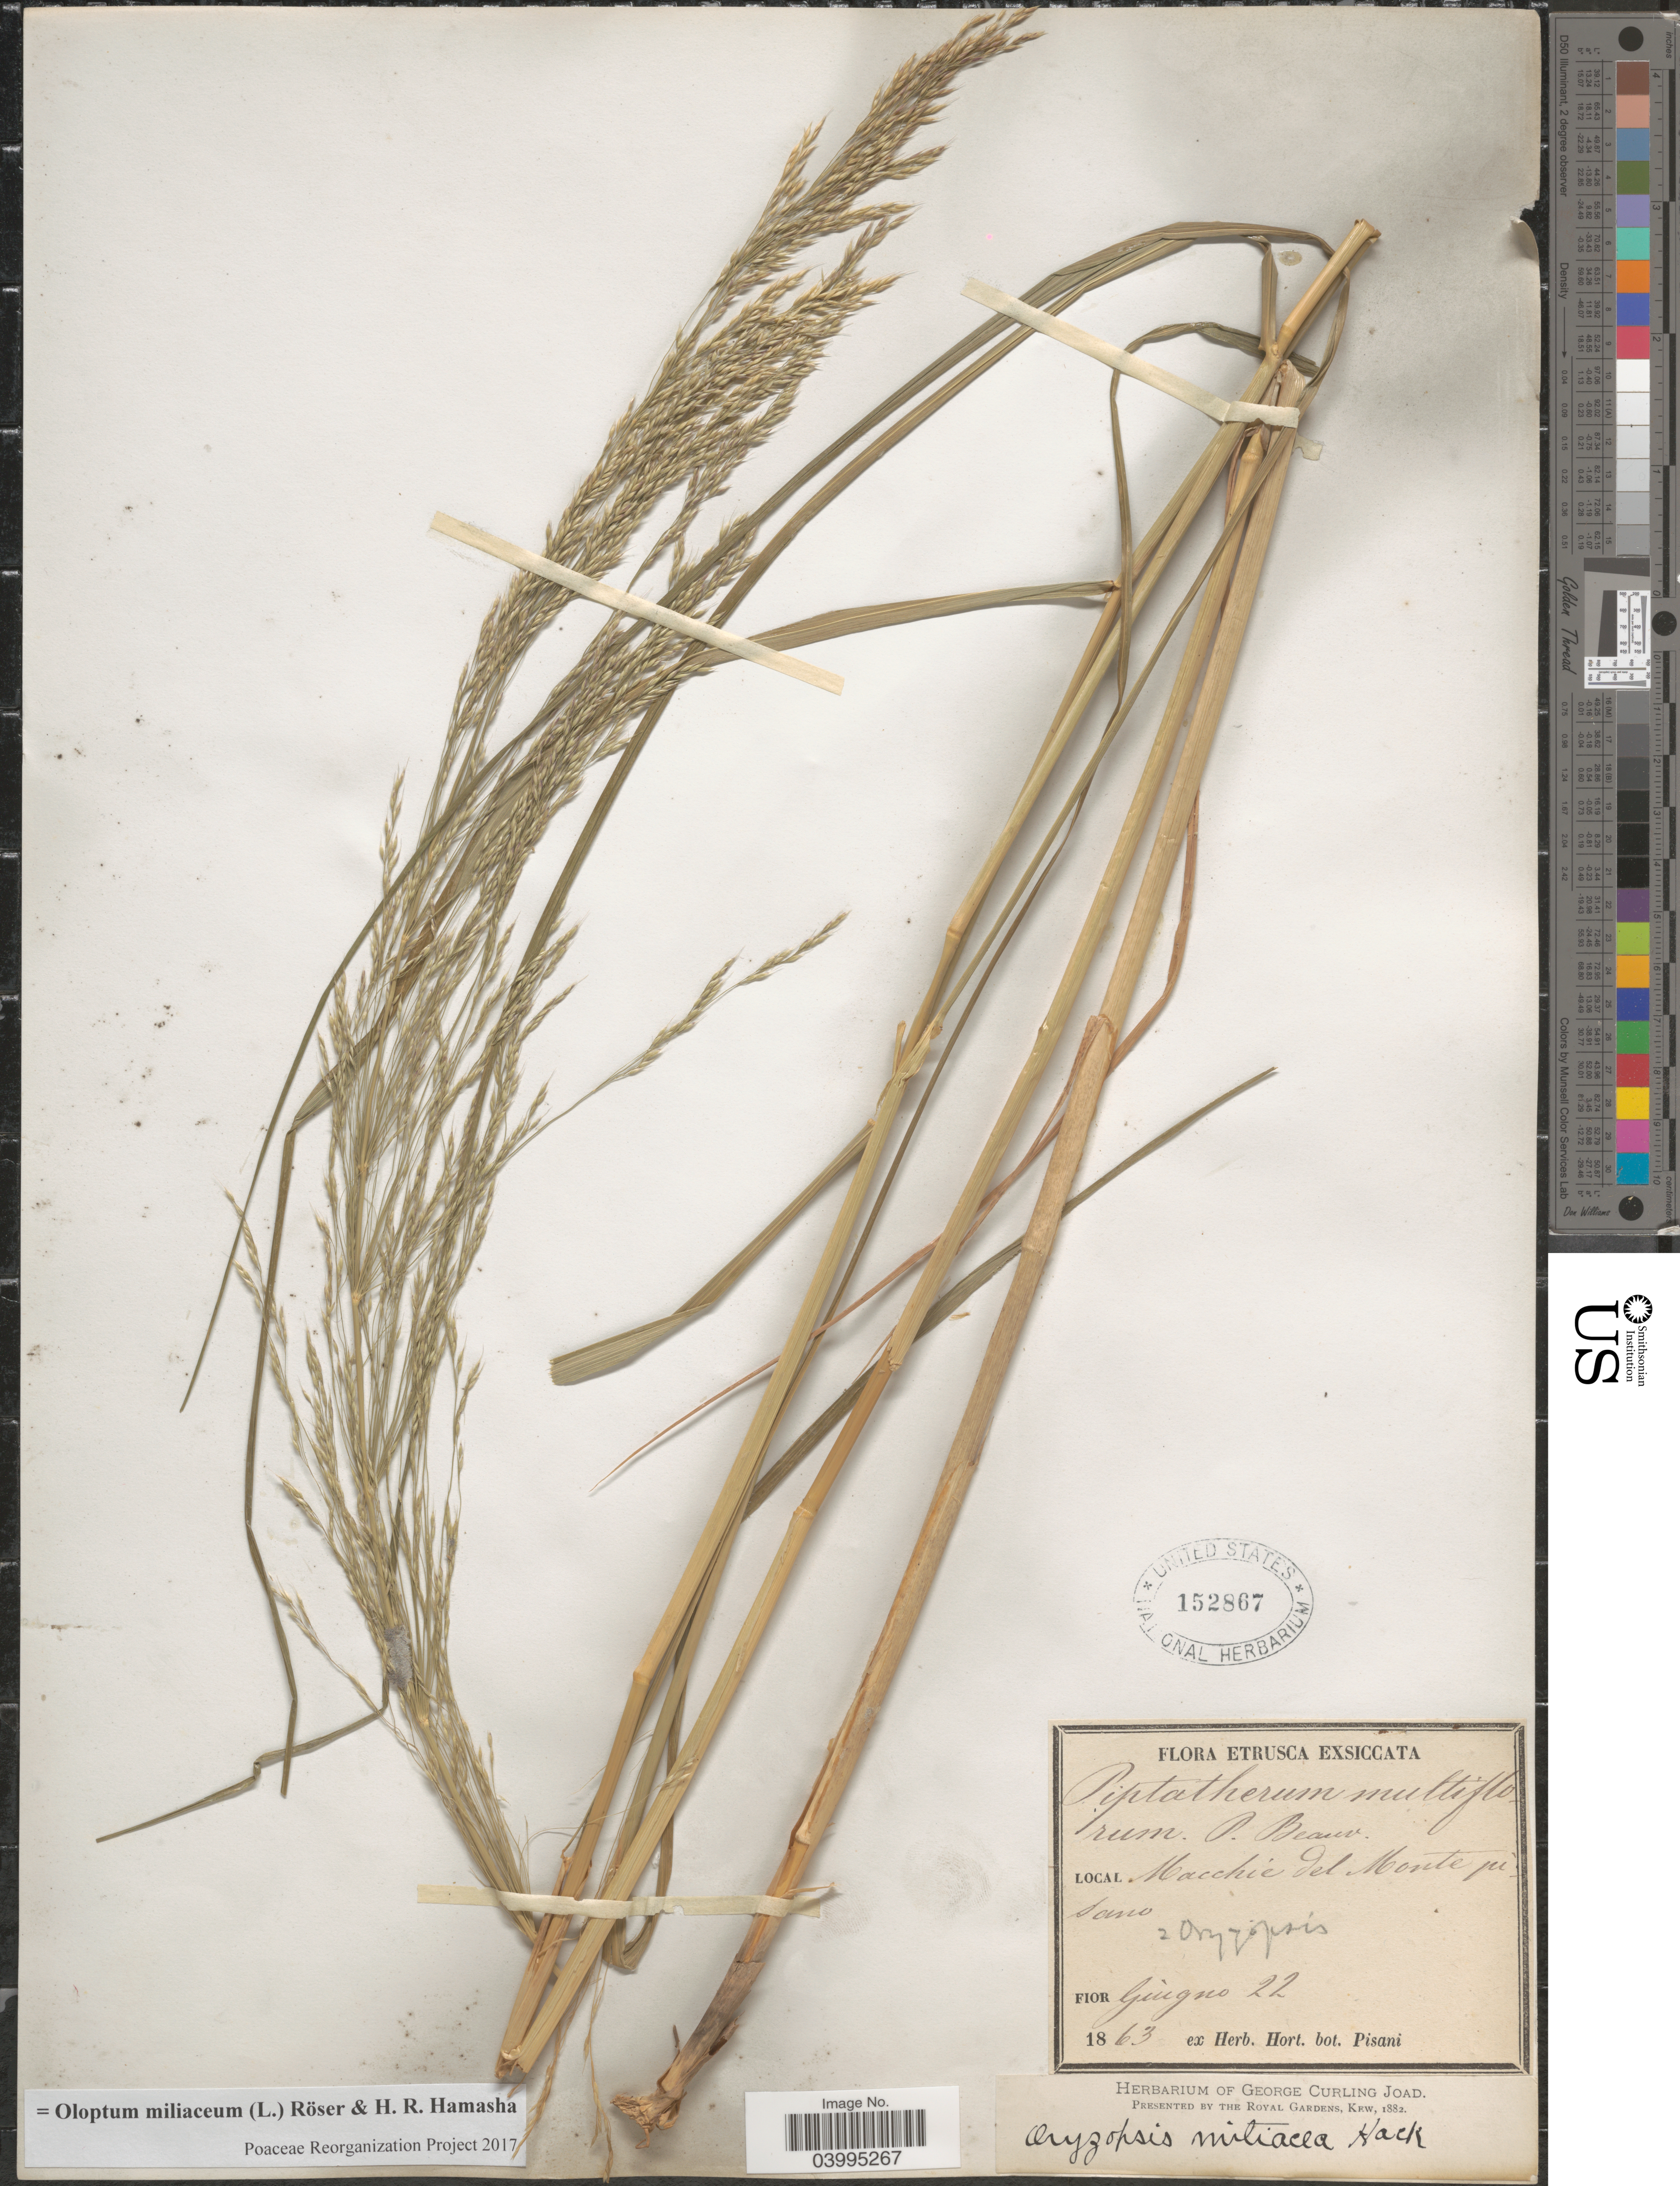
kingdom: Plantae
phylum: Tracheophyta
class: Liliopsida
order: Poales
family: Poaceae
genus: Oloptum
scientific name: Oloptum miliaceum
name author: Röser & H. R. Hamasha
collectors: ex herb. Hort. Bot. Pisani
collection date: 1863-06-22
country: Italy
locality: Etrusca. Macchie del Montre Pisano.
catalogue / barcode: US 152867